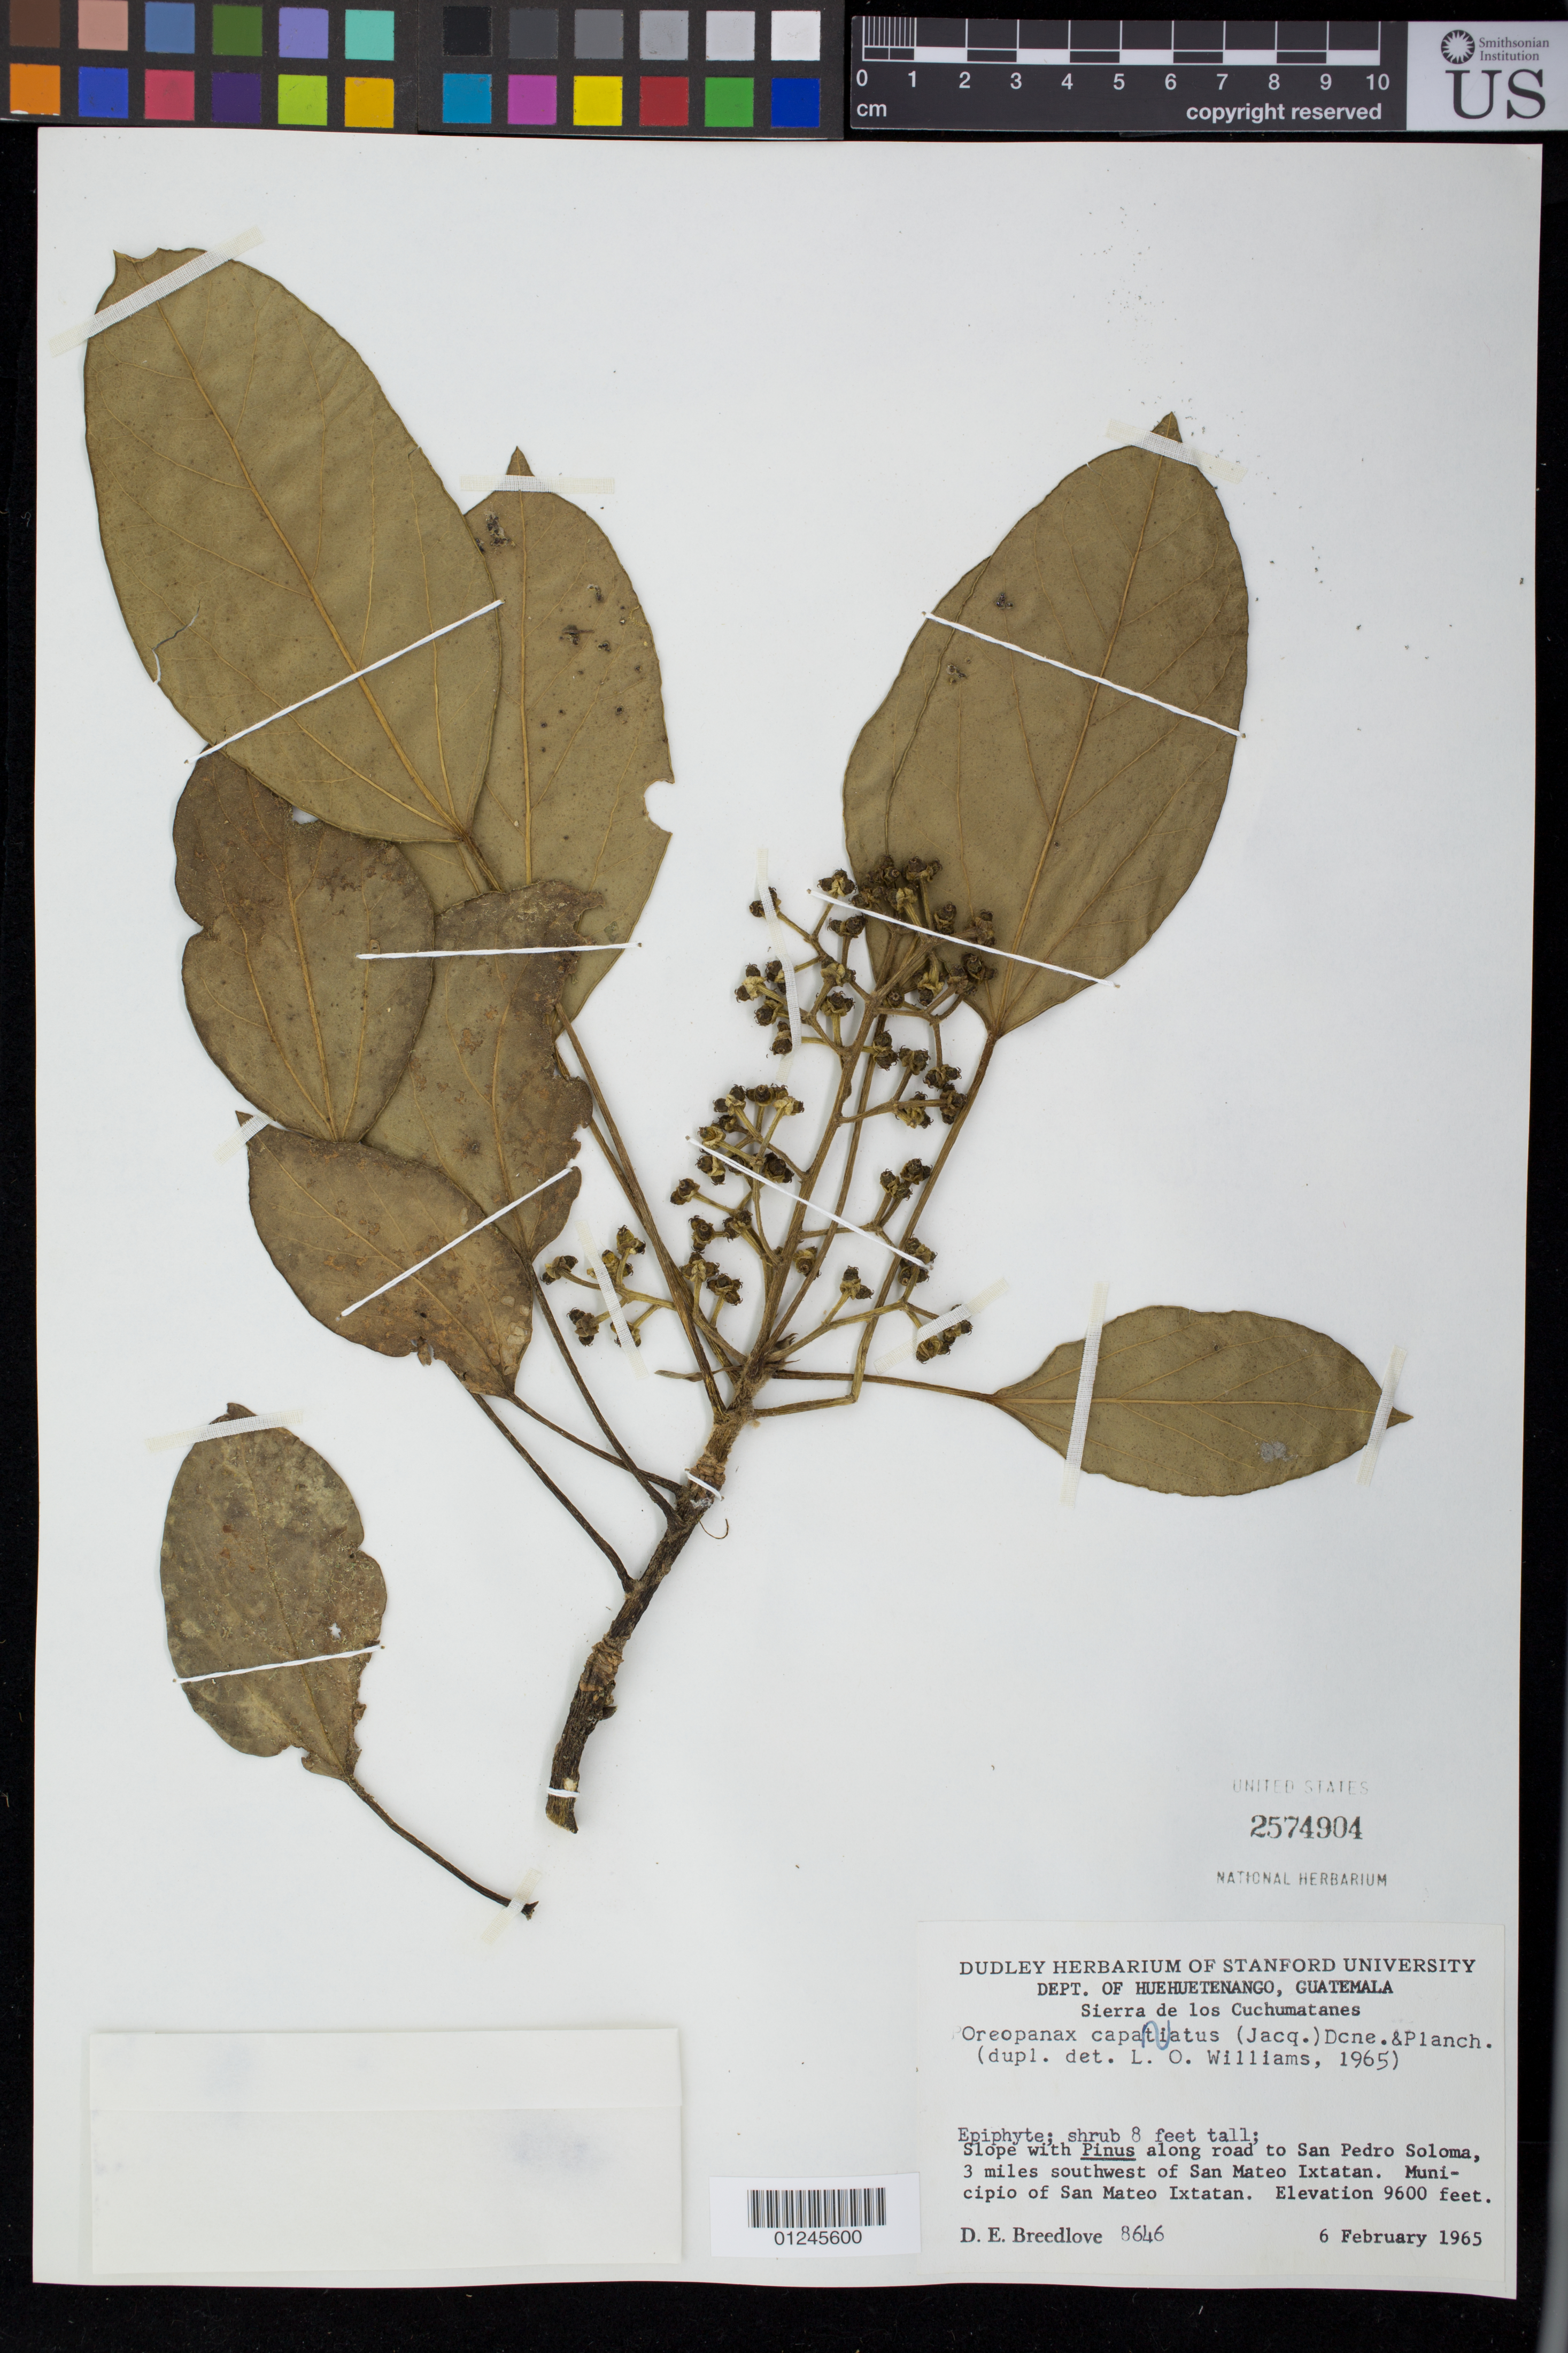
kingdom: Plantae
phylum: Tracheophyta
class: Magnoliopsida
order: Apiales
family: Araliaceae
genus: Oreopanax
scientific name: Oreopanax capitatus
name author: (Jacq.) Decne. & Planch.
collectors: D. E. Breedlove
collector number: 8646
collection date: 1965-02-06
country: Guatemala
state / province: Huehuetenango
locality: Slope with Pinus along road to San Pedro Soloma, 3 miles southwest of San Mateo Ixtatan. Municipio of San Mateo Ixtatan. Sierra de los Cuchumatanes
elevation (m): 2926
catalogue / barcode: US 2574904